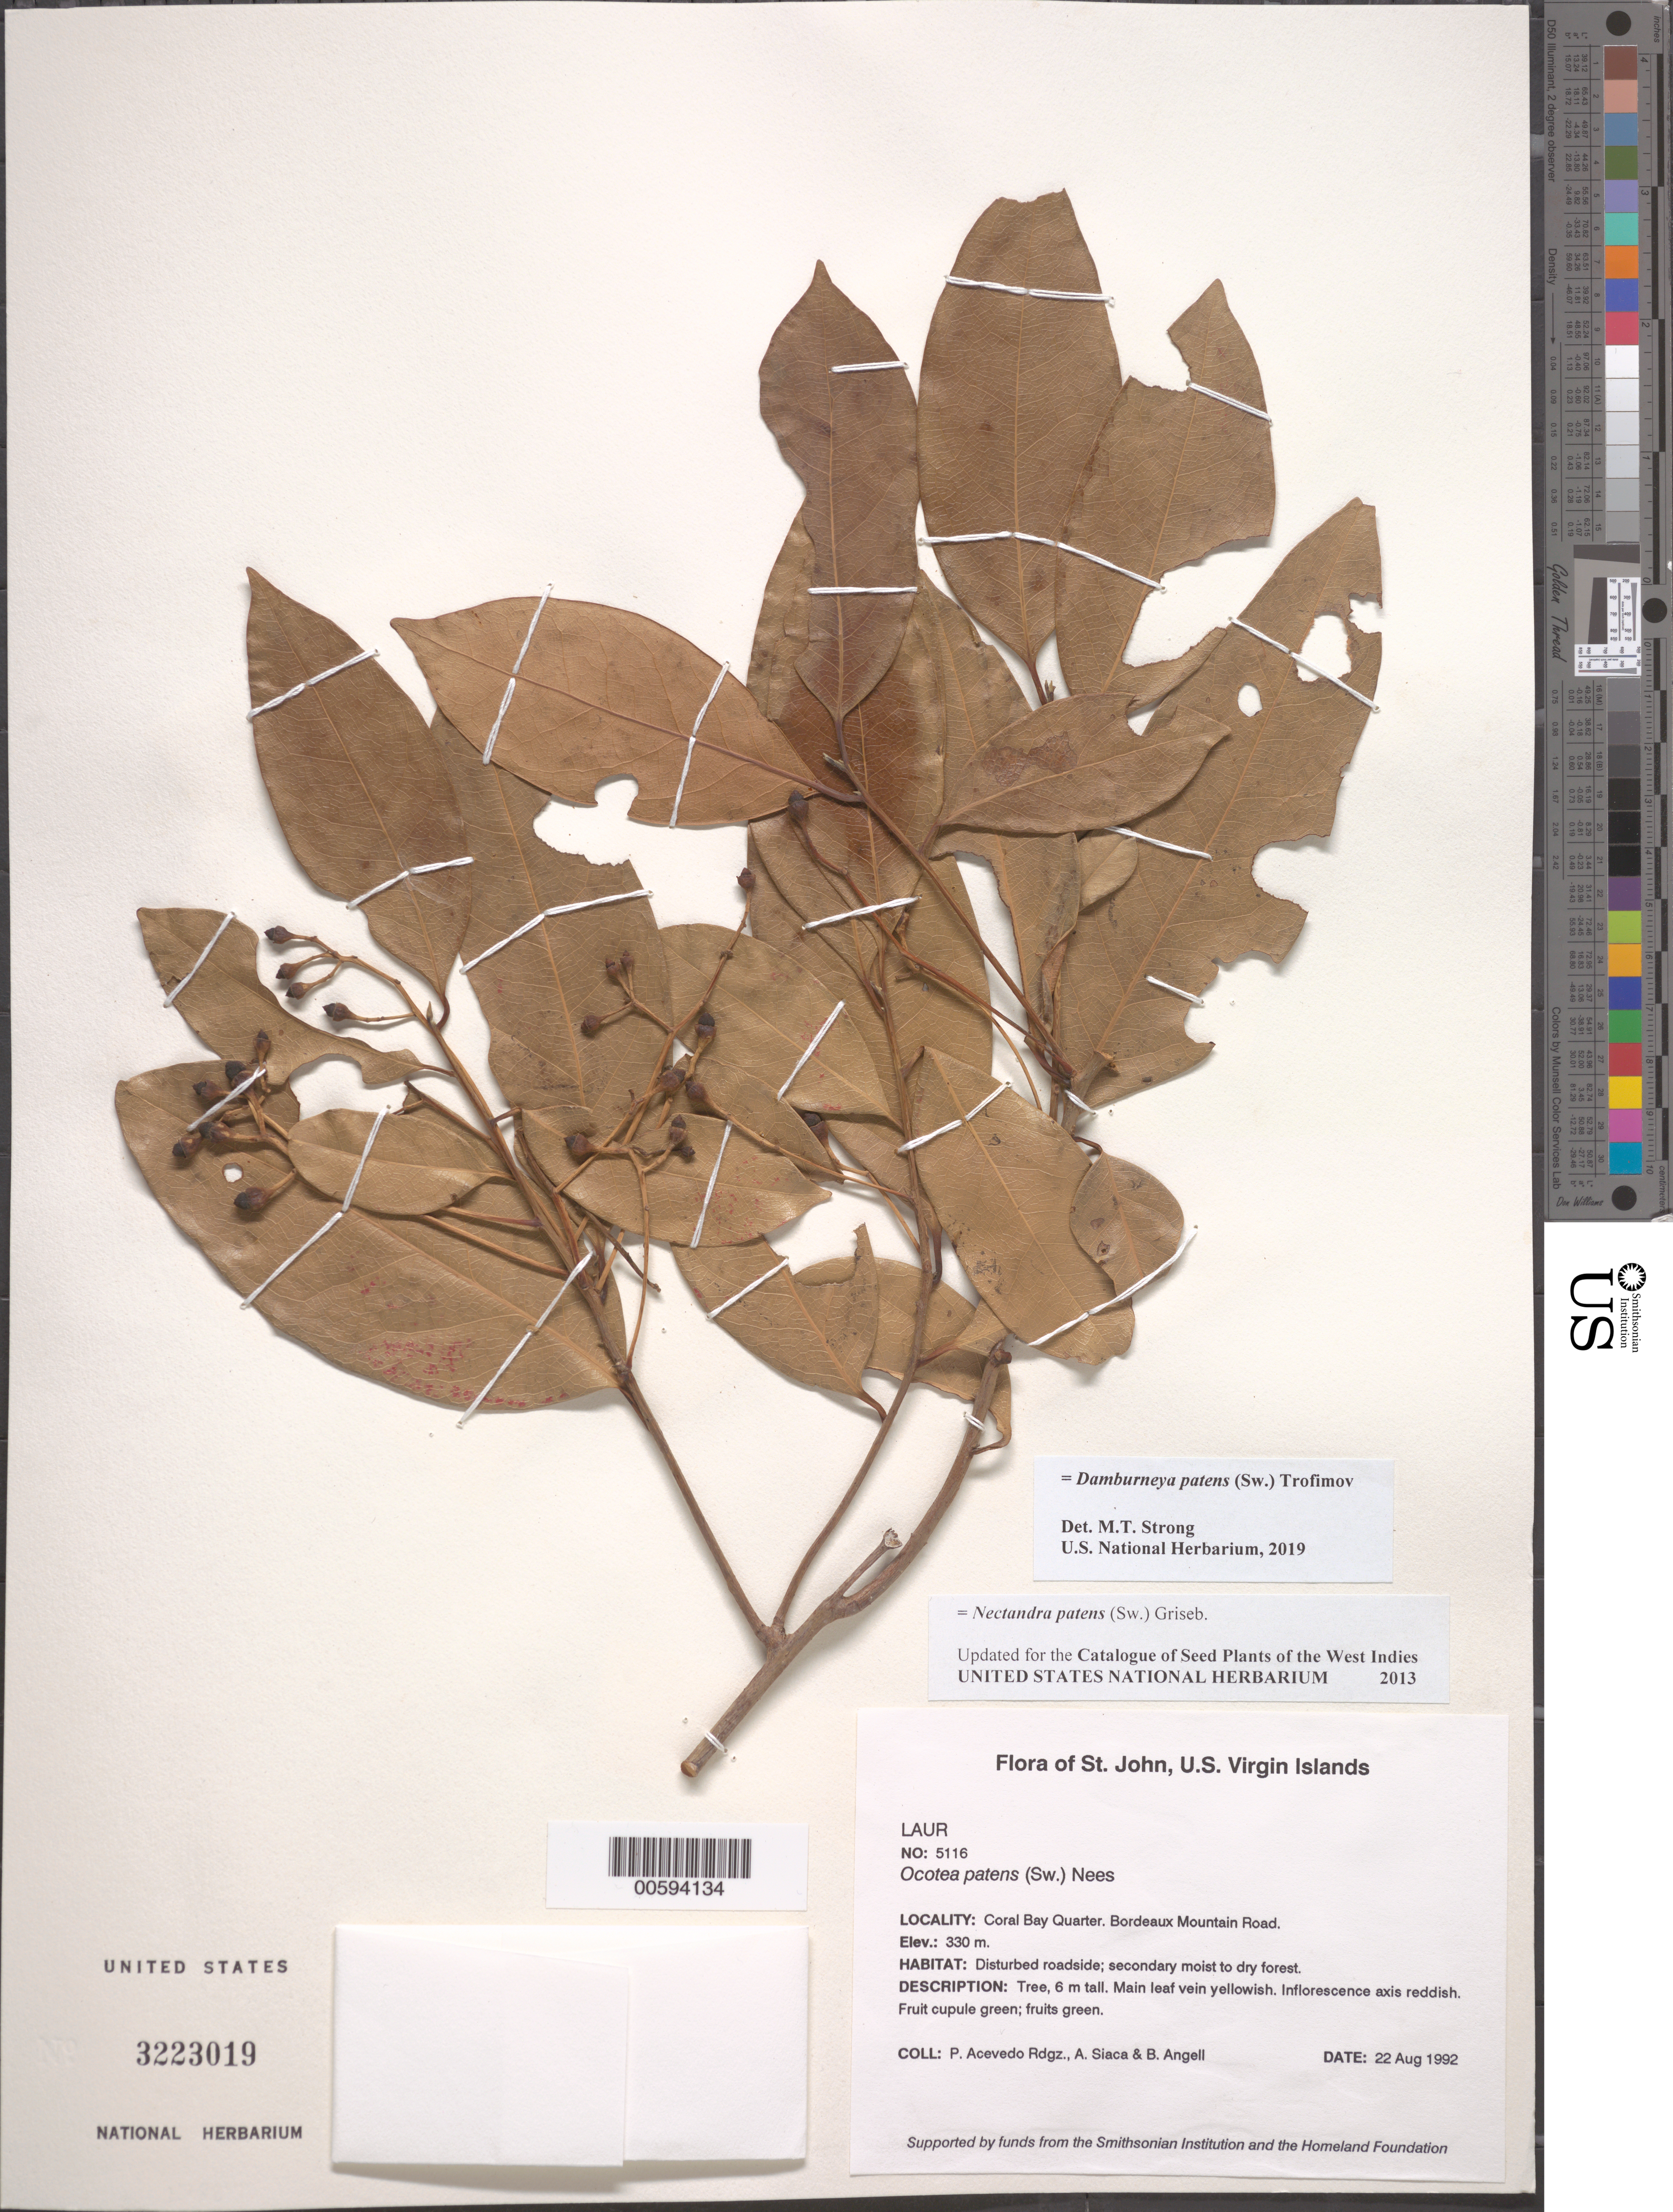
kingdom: Plantae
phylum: Tracheophyta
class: Magnoliopsida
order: Laurales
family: Lauraceae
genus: Damburneya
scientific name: Damburneya patens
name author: (Sw.) Trofimov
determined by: Strong, M. T., (US), Smithsonian Institution - National Museum of Natural History (UNITED STATES)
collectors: P. Acevedo-Rodr., A. Siaca & Bobbi Angell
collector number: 5116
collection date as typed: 22 Aug 1992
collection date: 1992-08-22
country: U.S. Virgin Islands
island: St. John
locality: Coral Bay Quarter; along dirt road to Bordeaux Mountain..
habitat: Disturbed roadside; secondary moist to dry forest.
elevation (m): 330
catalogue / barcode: US 3223019